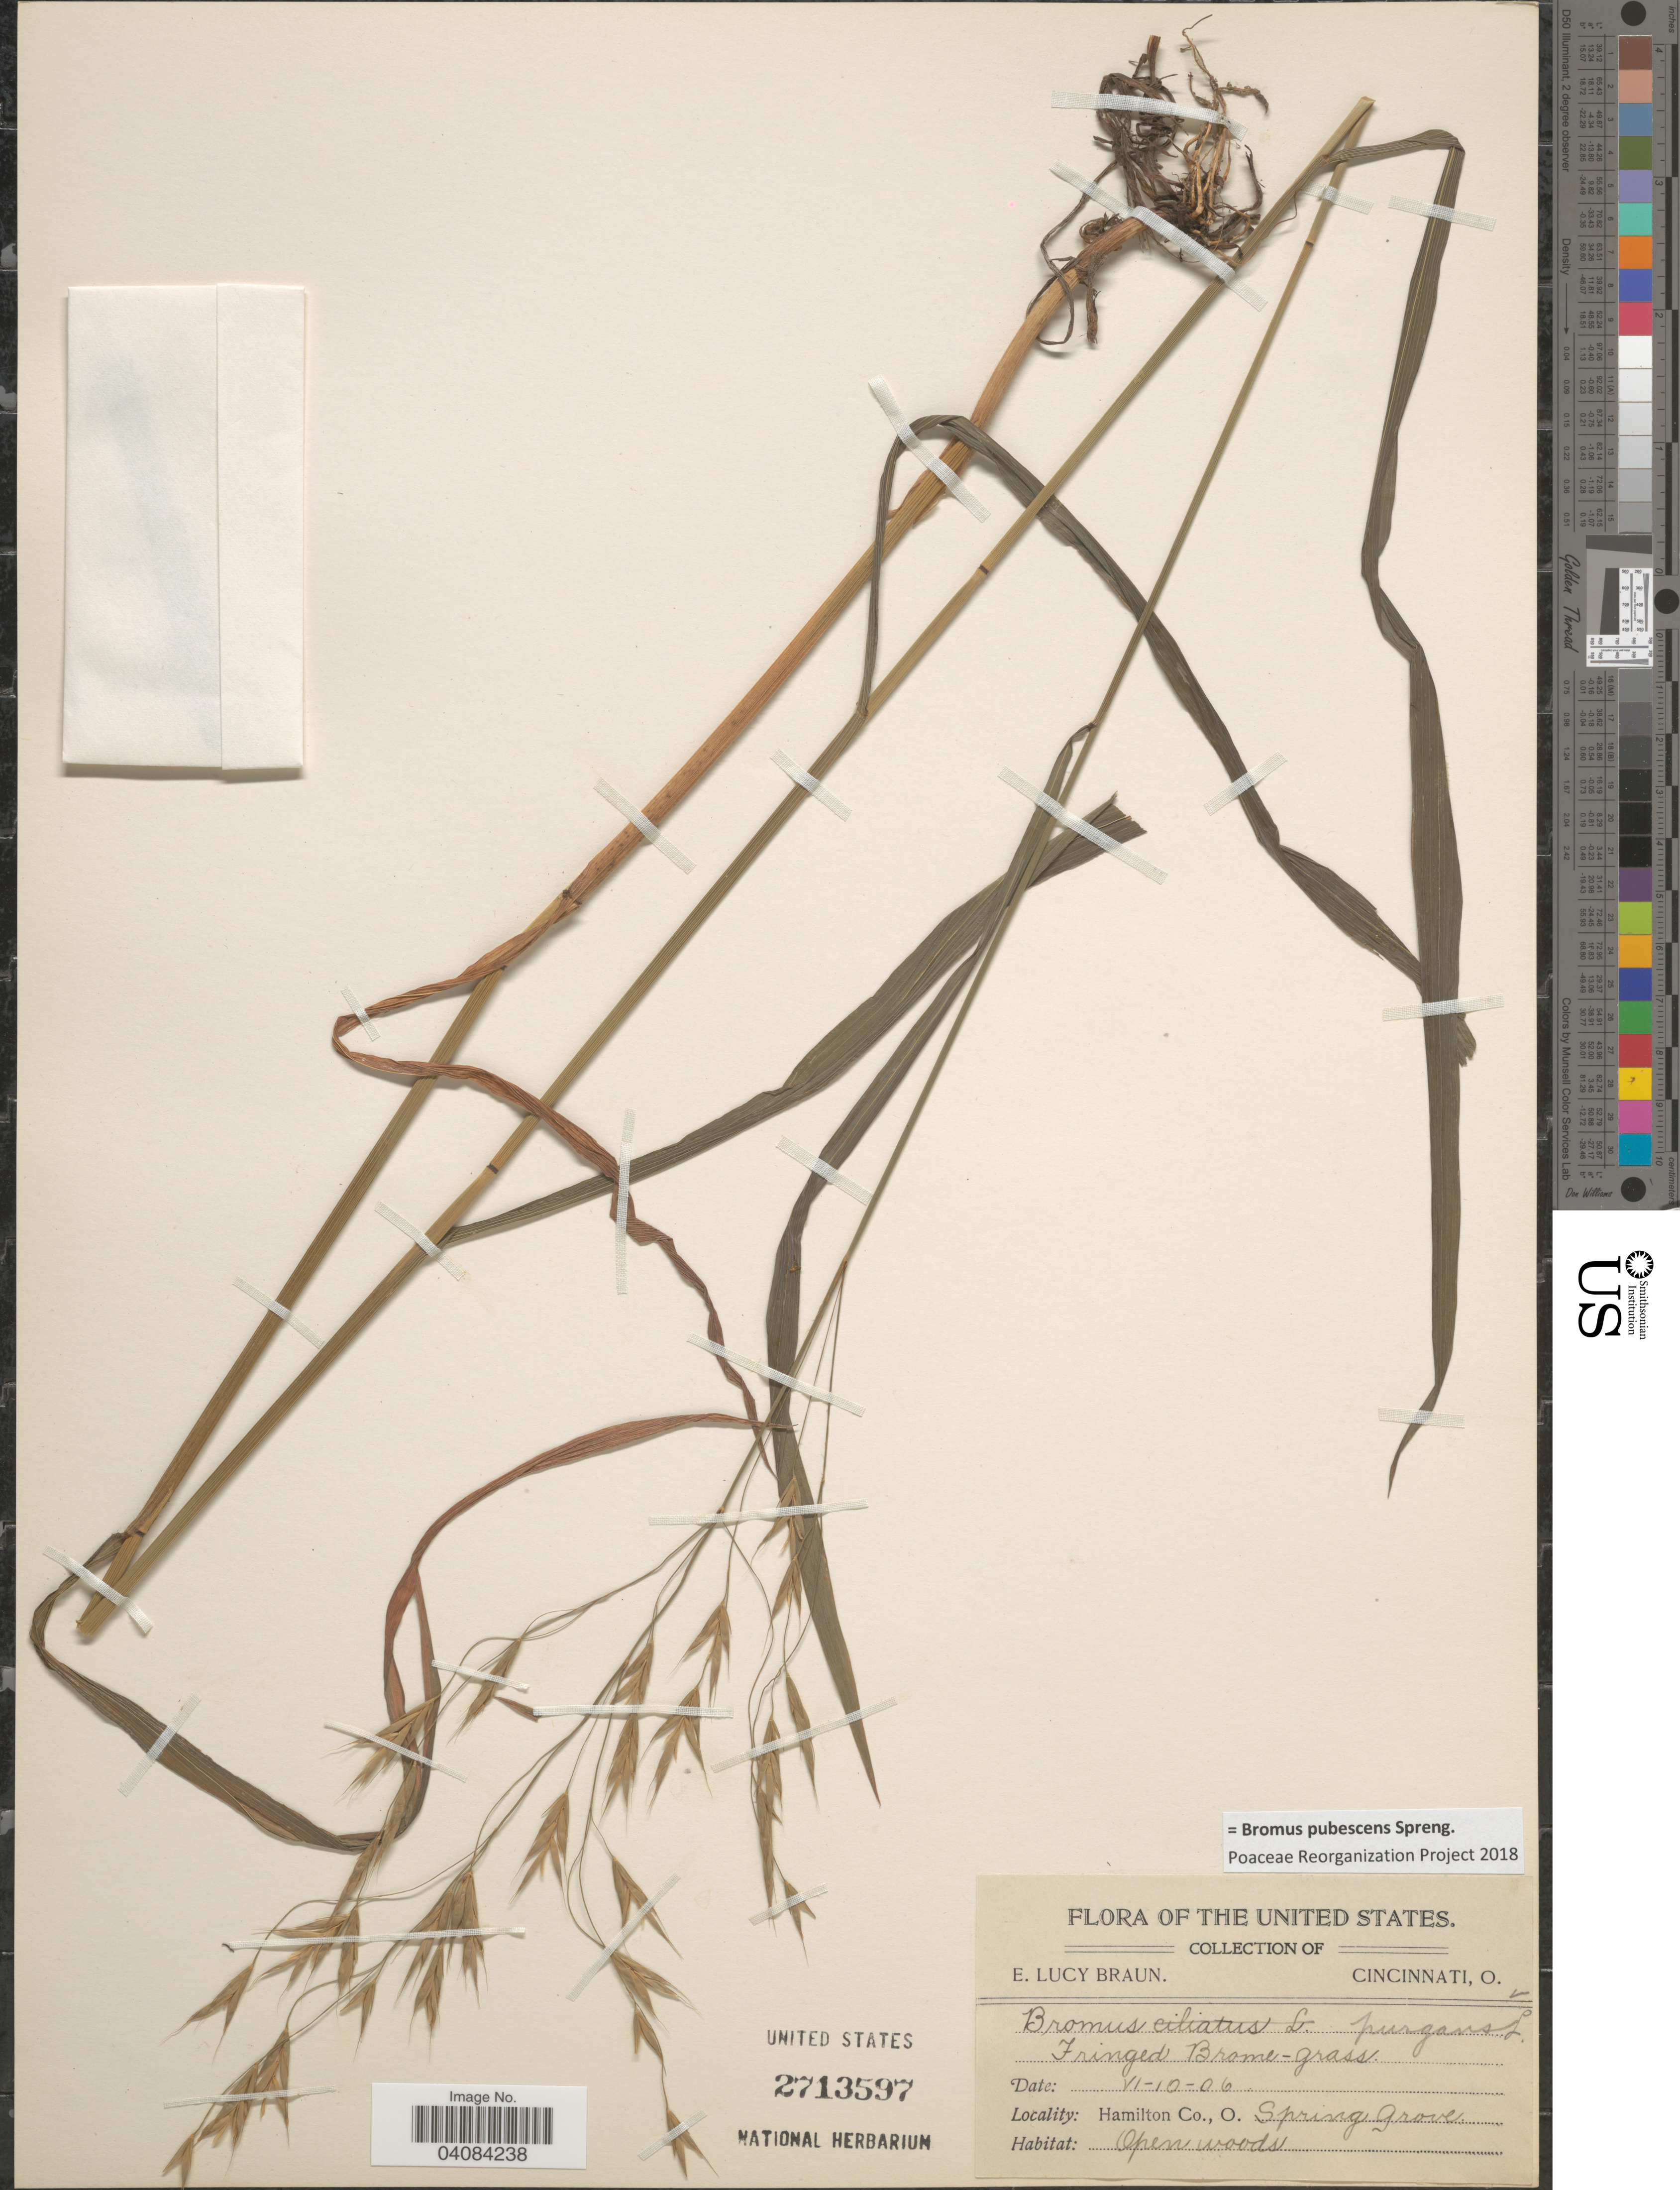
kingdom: Plantae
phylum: Tracheophyta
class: Liliopsida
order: Poales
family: Poaceae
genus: Bromus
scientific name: Bromus pubescens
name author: Muhl. ex Willd.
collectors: E. L. Braun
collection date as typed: Transcribed d/m/y: 10/6/6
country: United States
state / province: Ohio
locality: Hamilton Co. Spring Grove.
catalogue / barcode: US 2713597